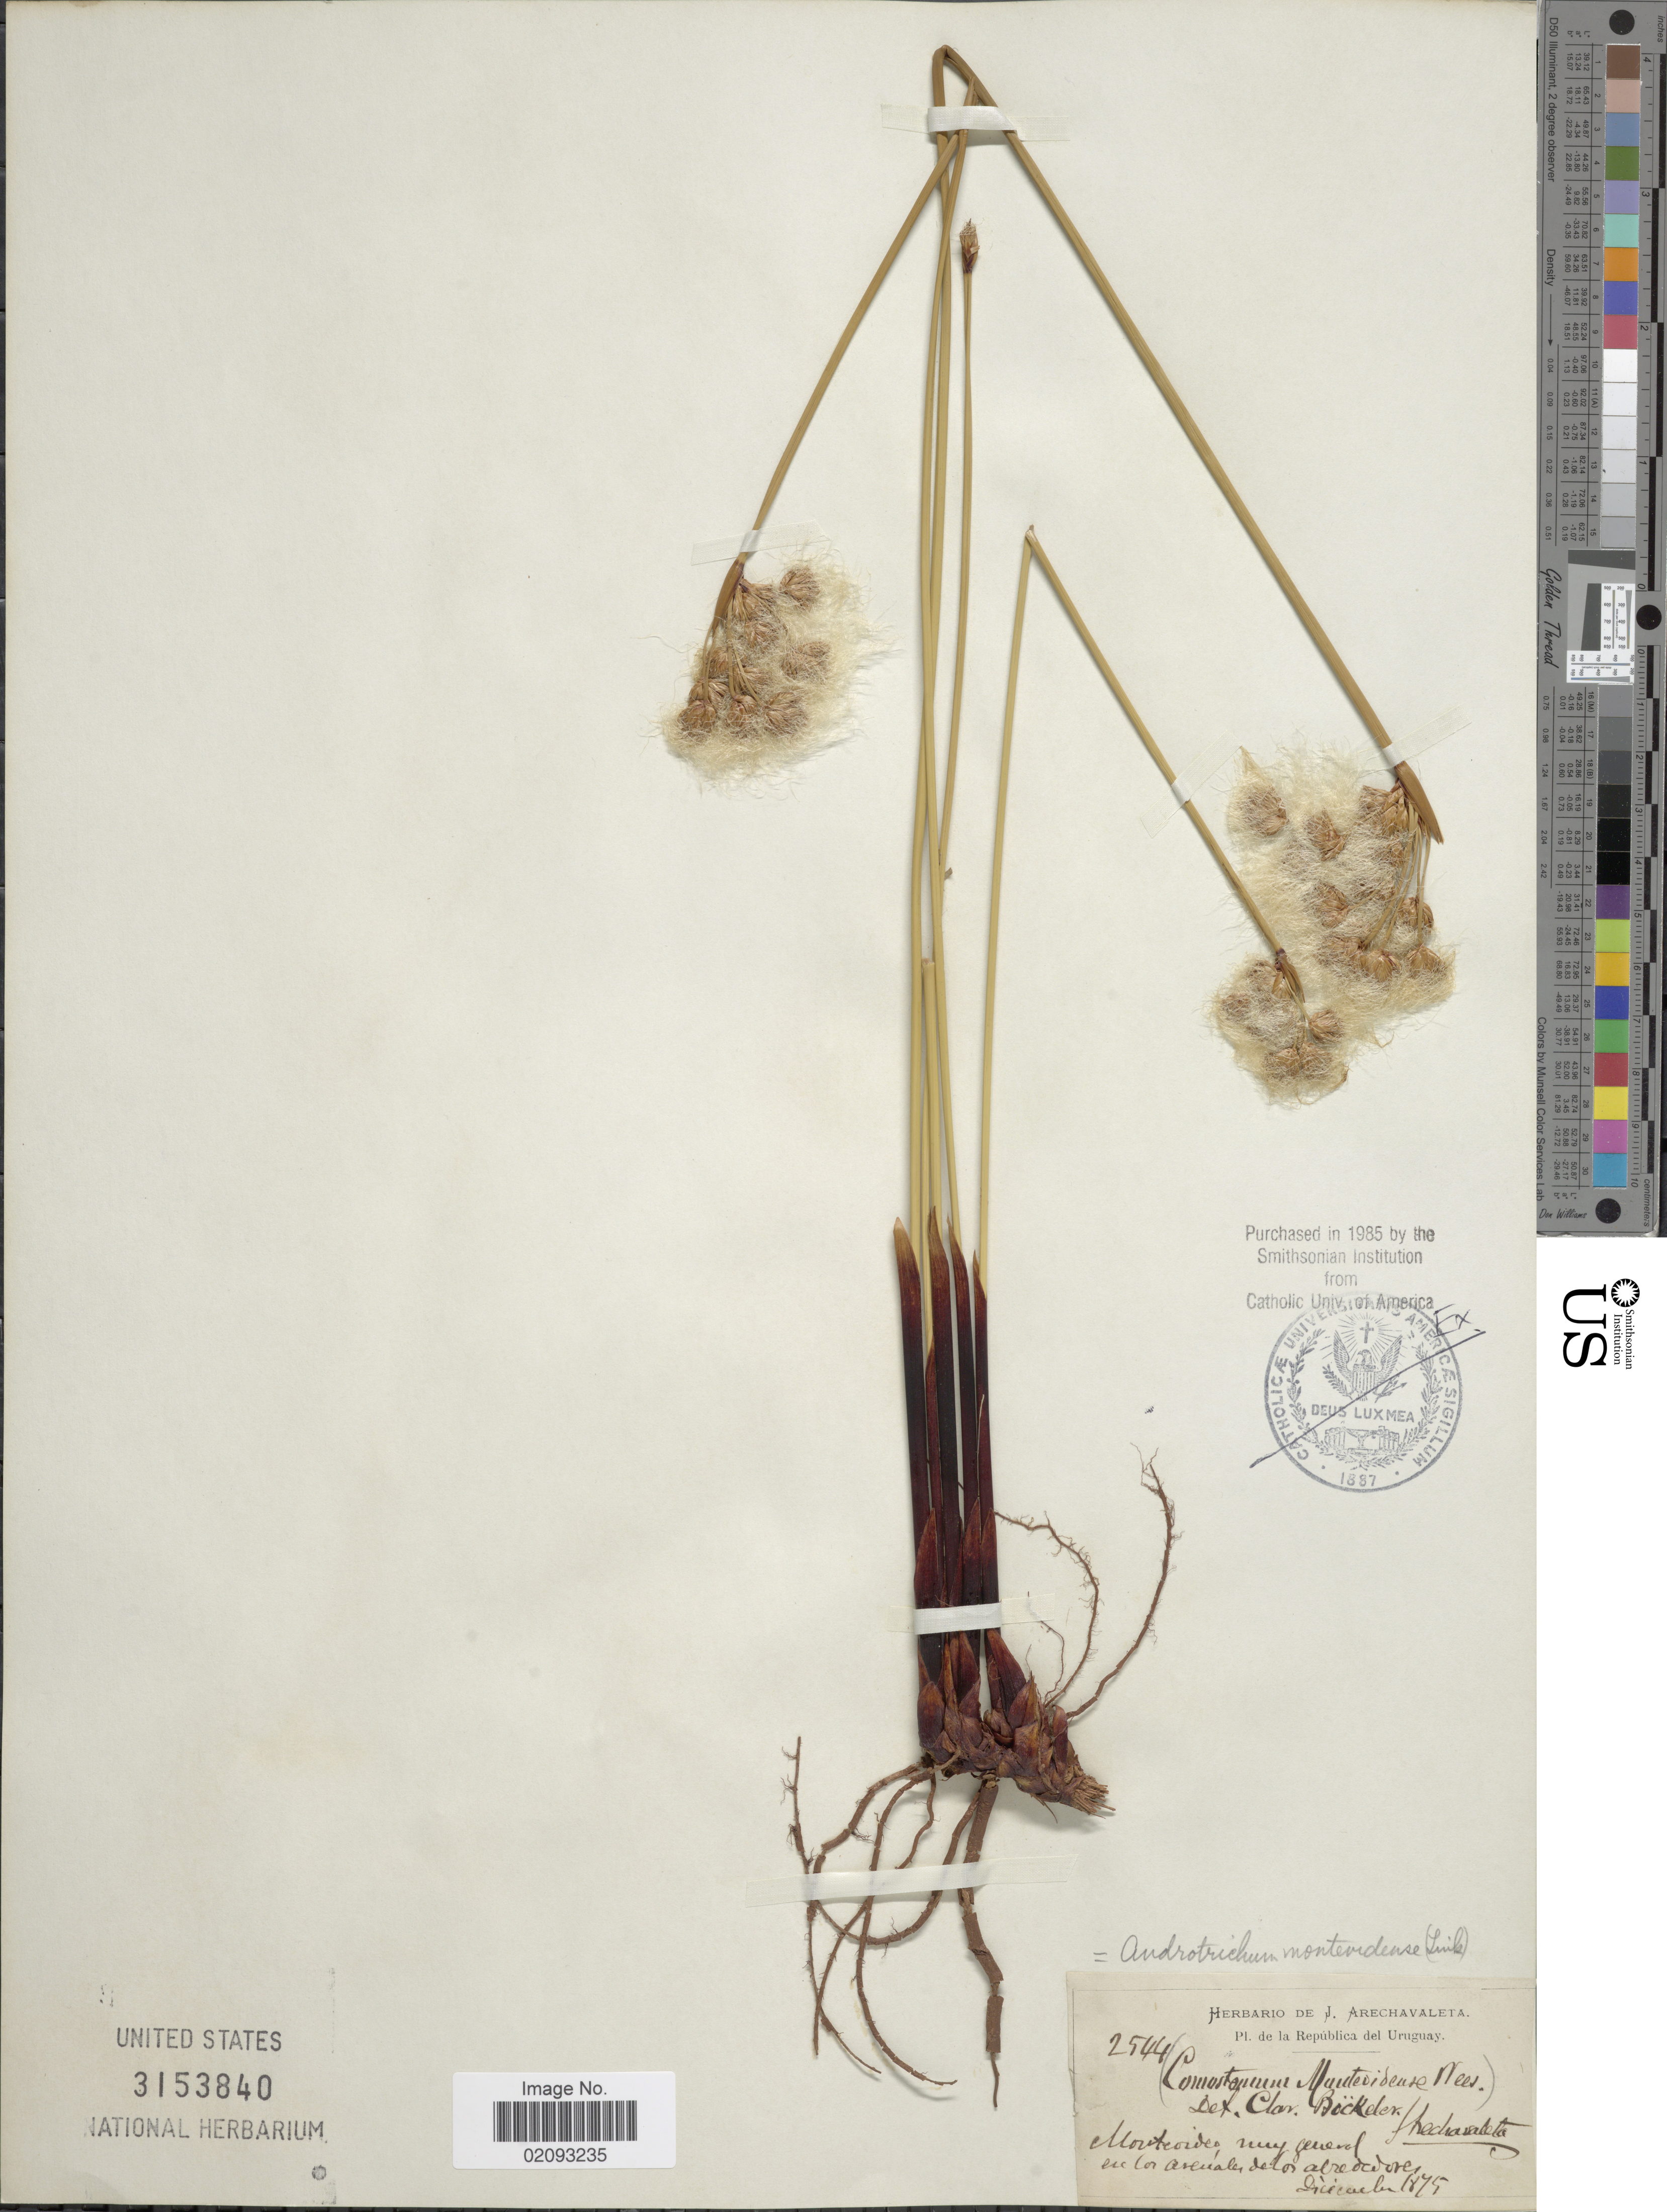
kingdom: Plantae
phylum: Tracheophyta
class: Liliopsida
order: Poales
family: Cyperaceae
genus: Cyperus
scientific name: Cyperus trigynus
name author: Spreng.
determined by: Strong, Mark T., (BOT), Smithsonian Institution - National Museum of Natural History (UNITED STATES)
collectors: ex herb. de J. Arechavaleta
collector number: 2544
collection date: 1875-12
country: Uruguay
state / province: Montevideo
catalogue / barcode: US 3153840